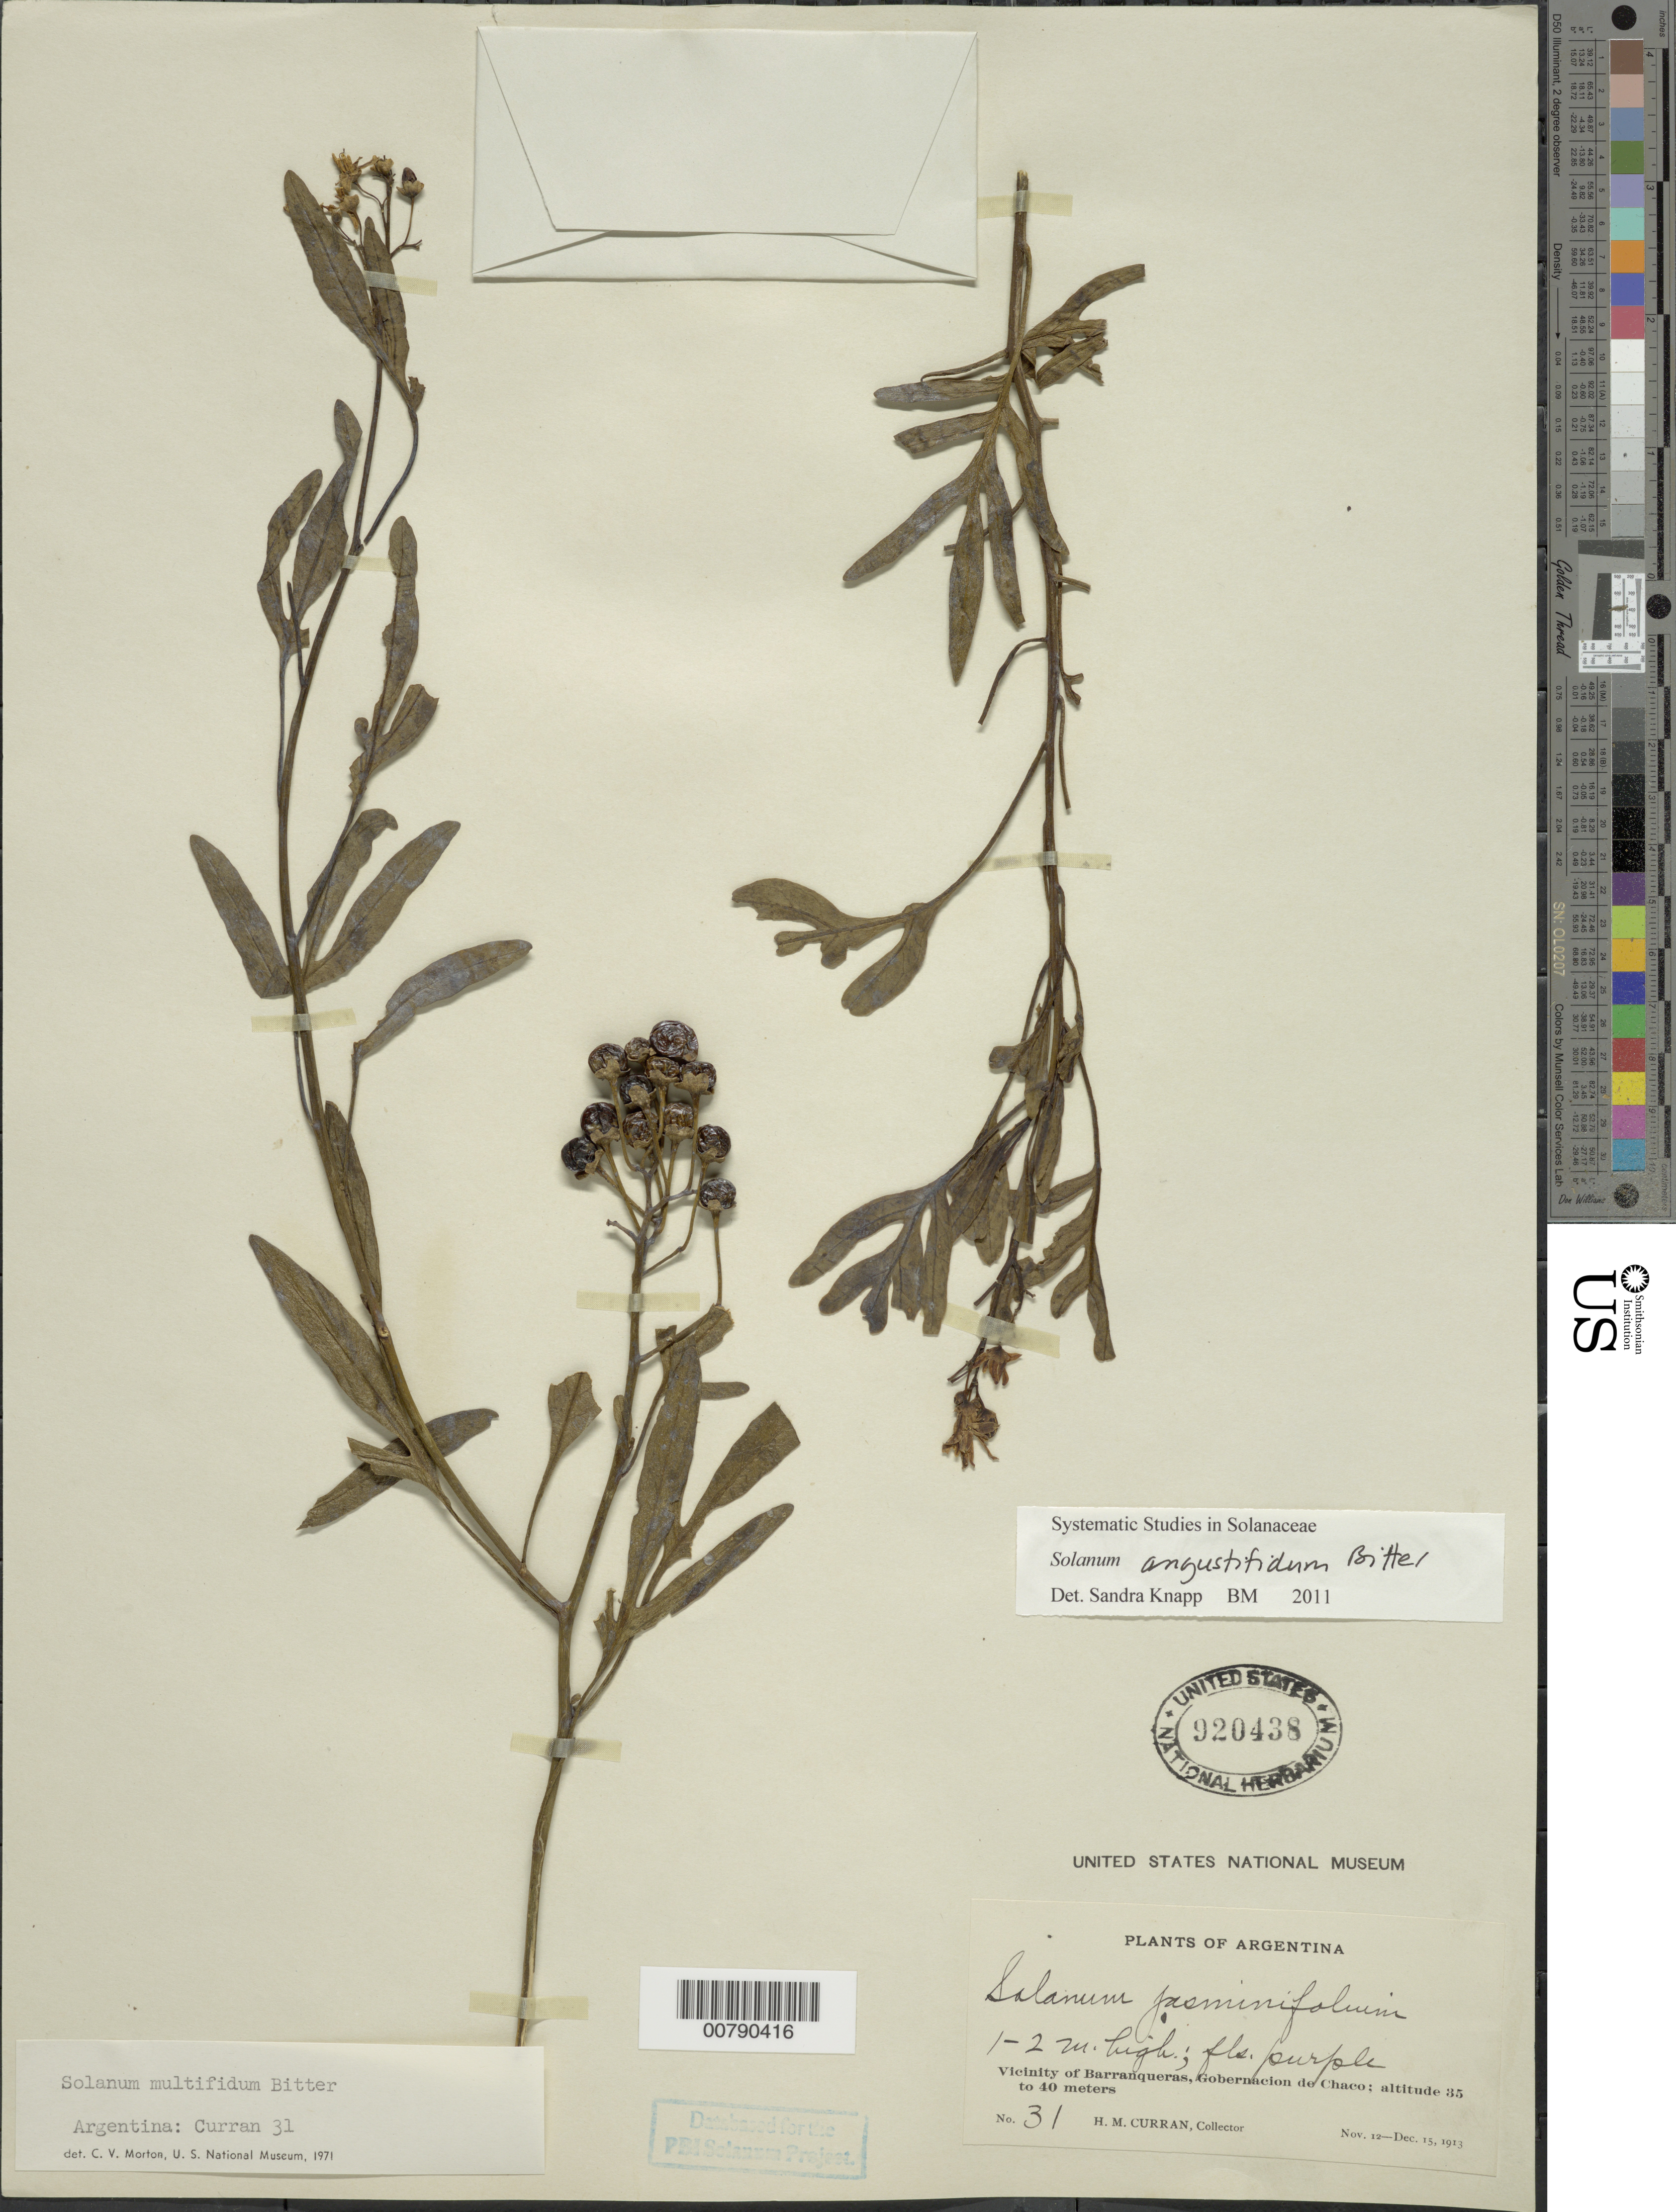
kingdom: Plantae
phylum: Tracheophyta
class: Magnoliopsida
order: Solanales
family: Solanaceae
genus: Solanum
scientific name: Solanum angustifidum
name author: Bitter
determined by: Knapp, S. D.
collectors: H. M. Curran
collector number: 31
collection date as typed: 12 Nov 1913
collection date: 1913-11-12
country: Argentina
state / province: Chaco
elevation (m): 35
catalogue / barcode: US 920438